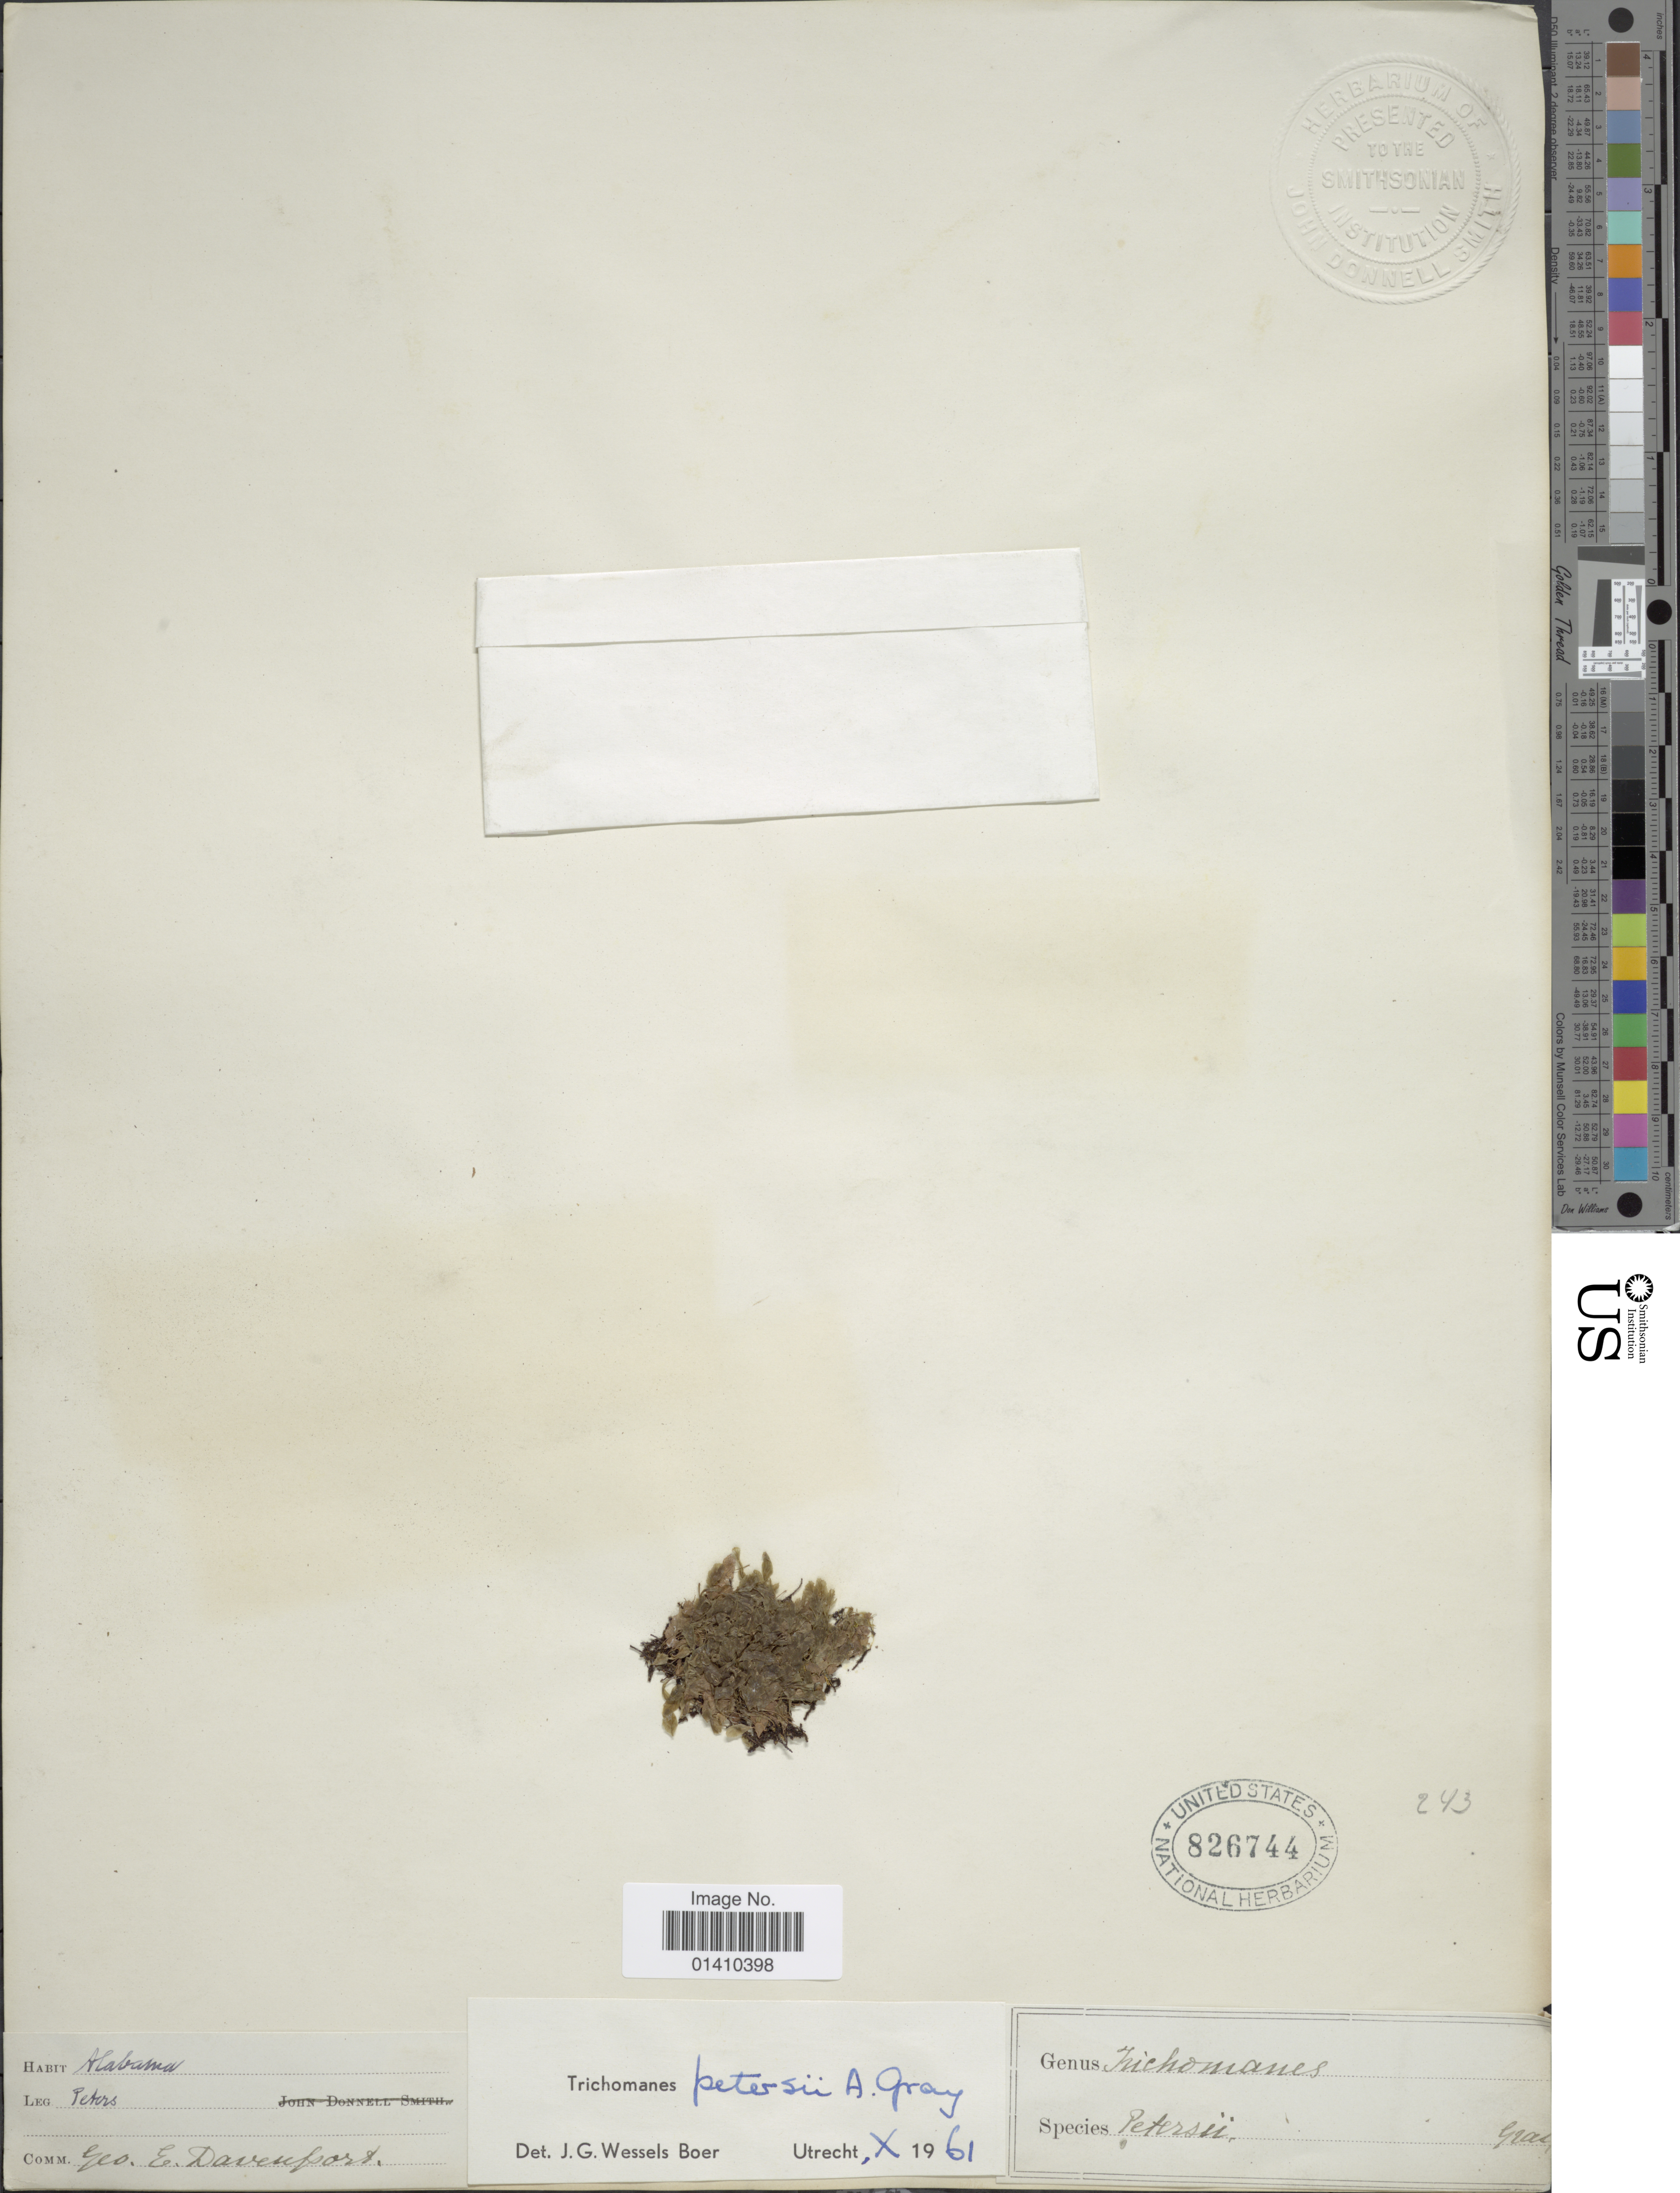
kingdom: Plantae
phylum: Tracheophyta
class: Polypodiopsida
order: Hymenophyllales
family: Hymenophyllaceae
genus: Didymoglossum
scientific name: Didymoglossum petersii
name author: (A. Gray) Copel.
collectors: -. Peters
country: United States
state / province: Alabama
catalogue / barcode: US 826744